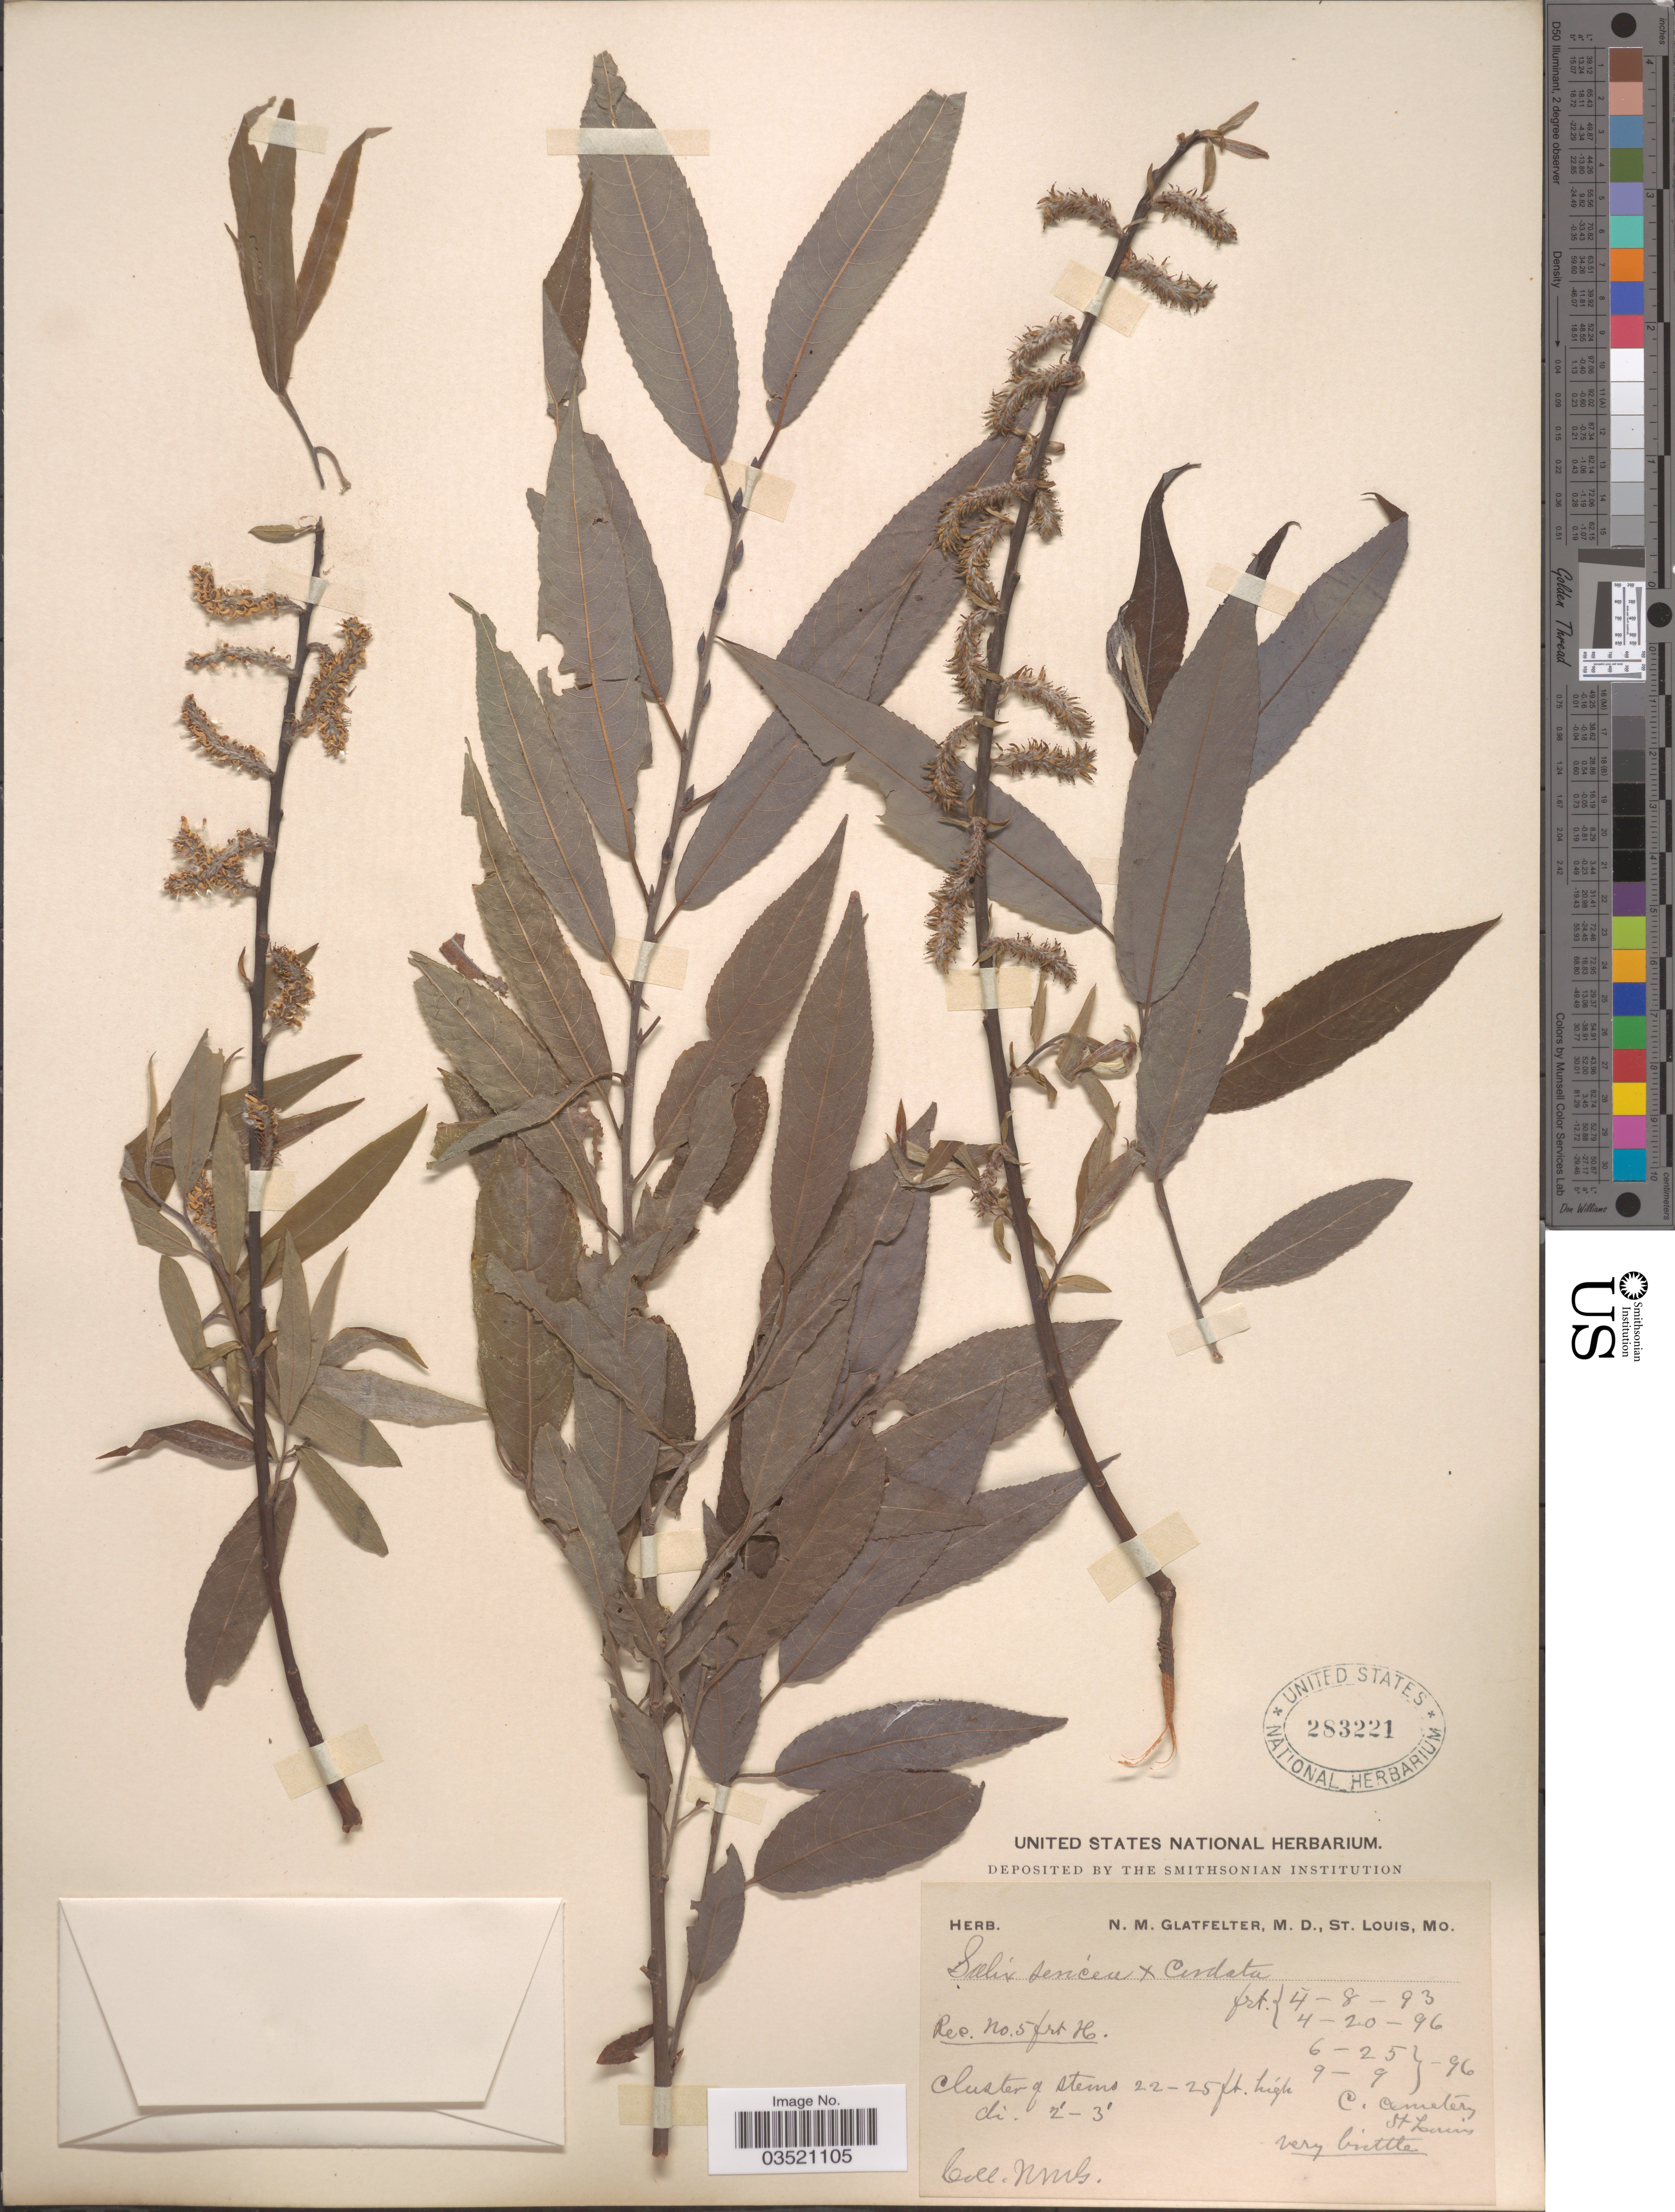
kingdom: Plantae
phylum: Tracheophyta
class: Magnoliopsida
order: Malpighiales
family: Salicaceae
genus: Salix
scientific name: Salix sericea x S. cordata Michx.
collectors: N. M. Glatfelter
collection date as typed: Transcribed d/m/y: 8/4/93 to 9/9/96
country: United States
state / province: Missouri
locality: St. Louis.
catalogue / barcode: US 283221